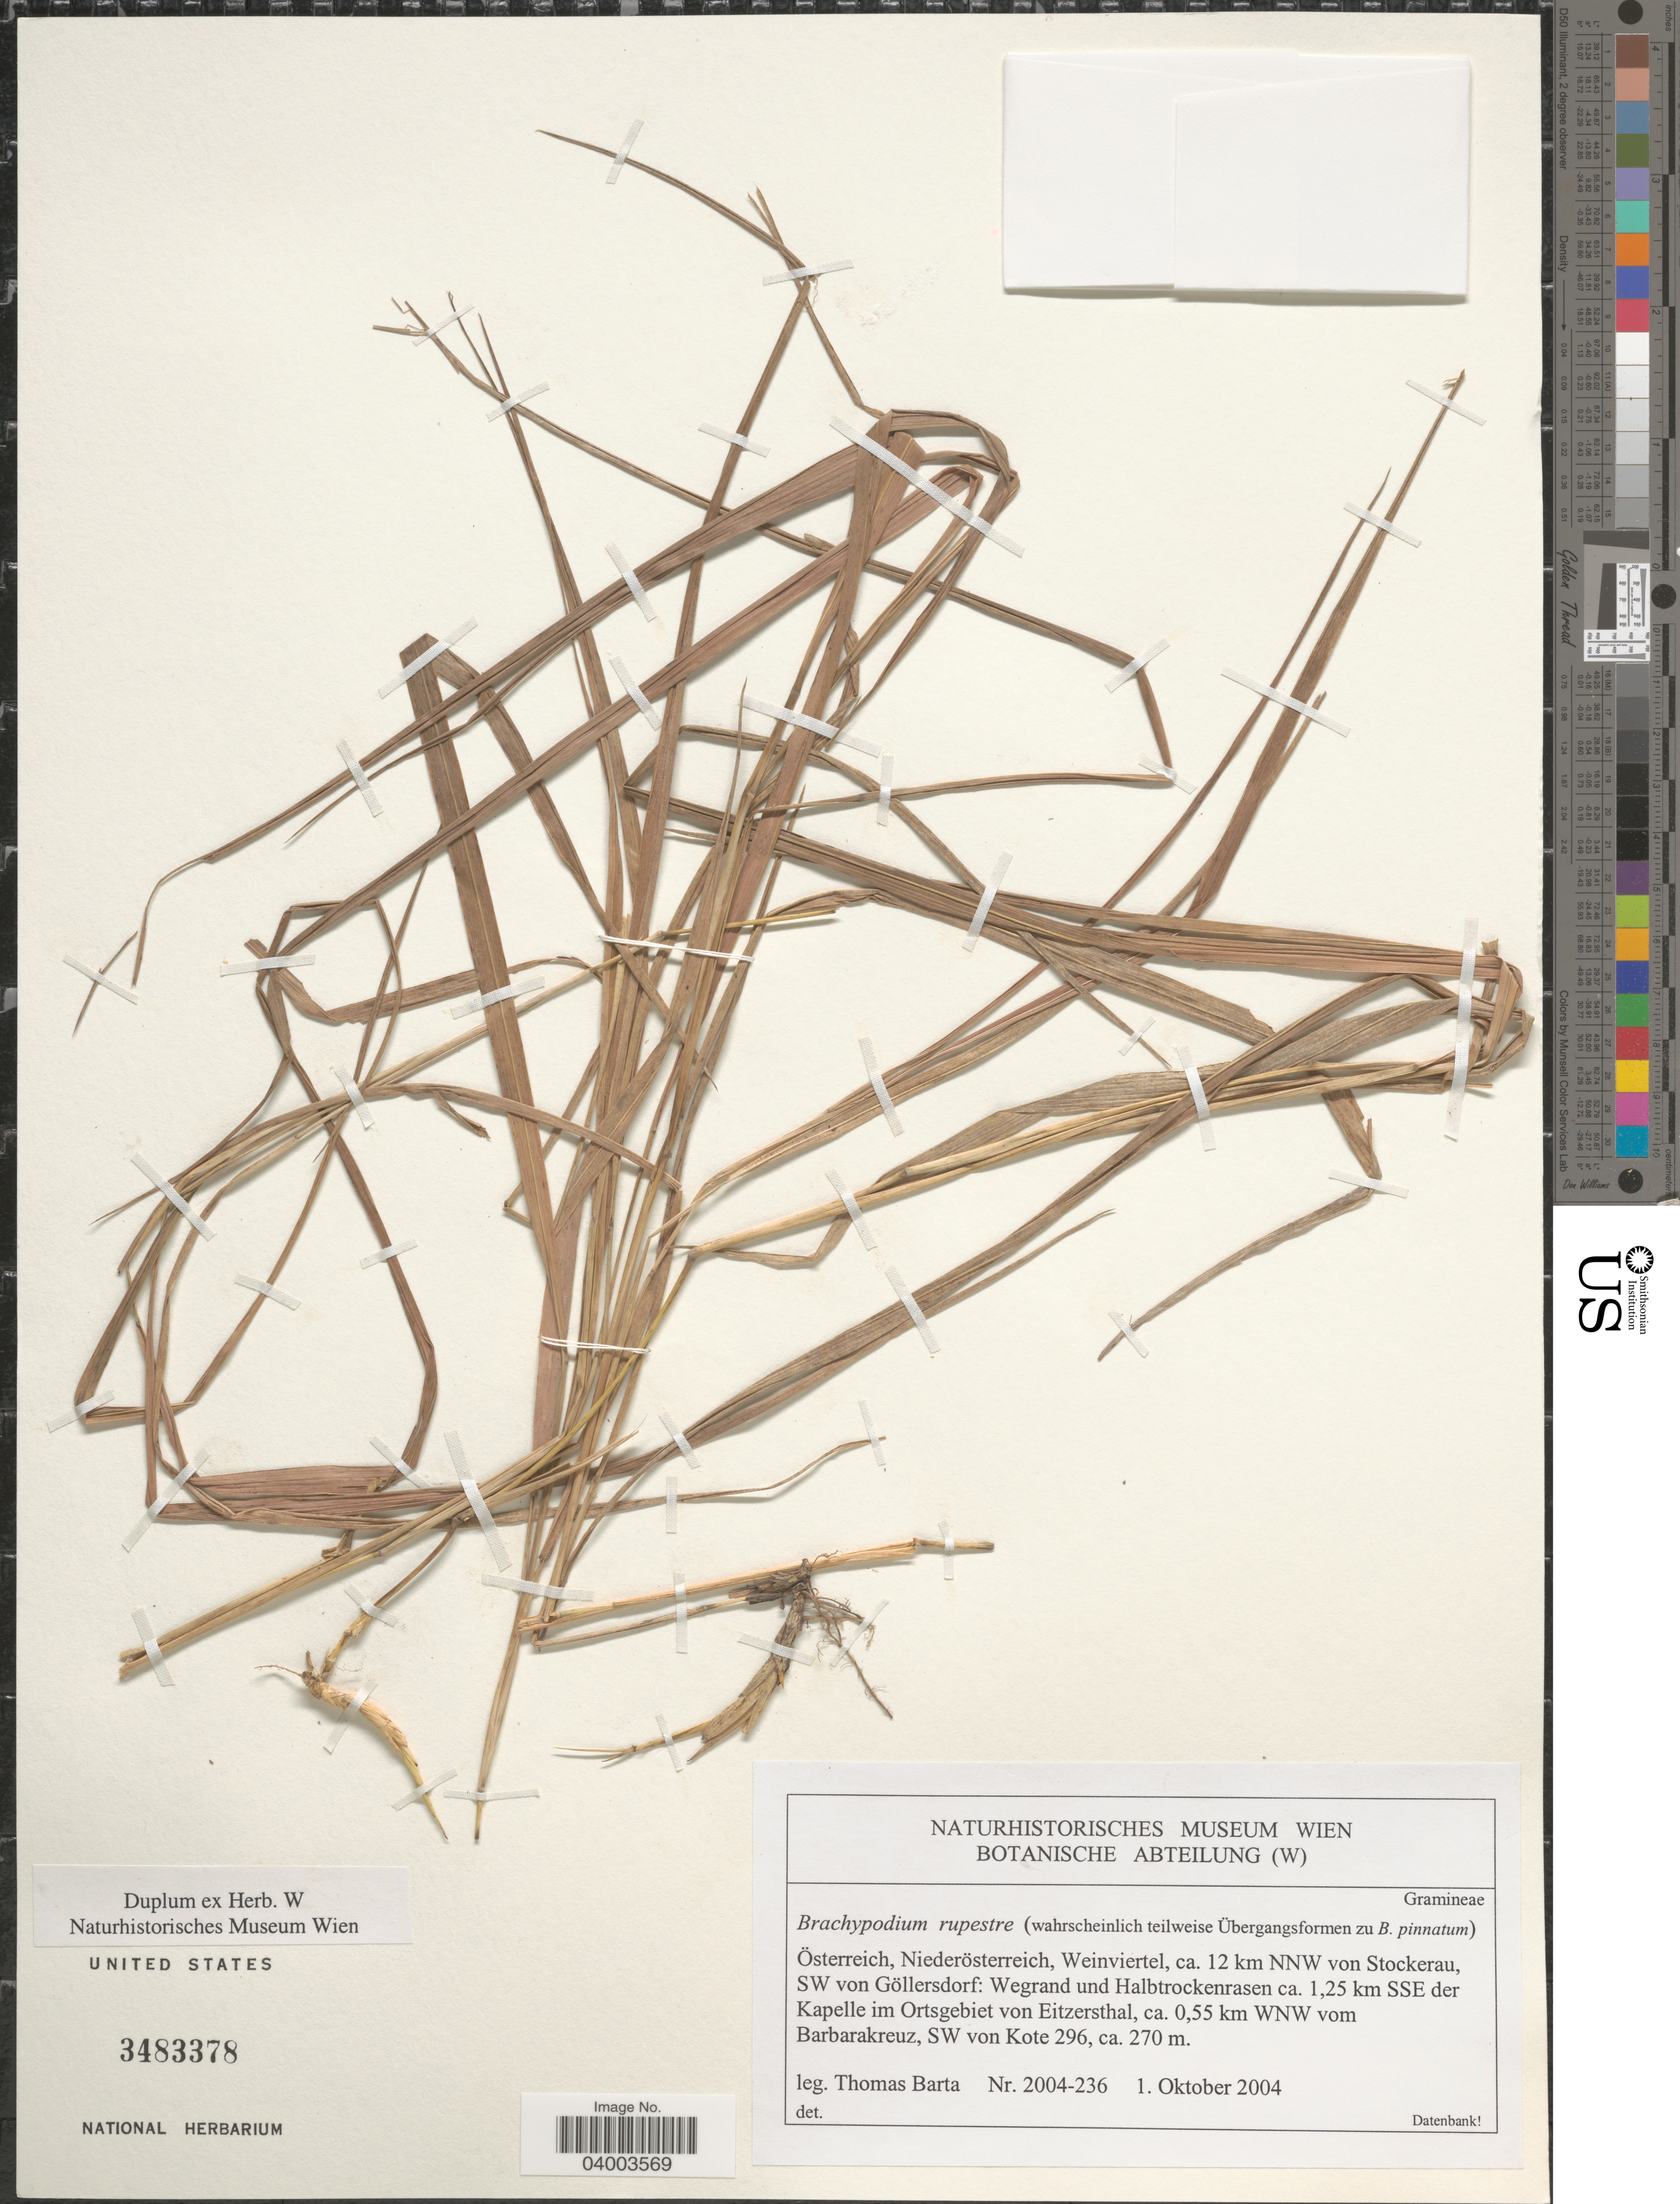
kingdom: Plantae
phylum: Tracheophyta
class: Liliopsida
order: Poales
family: Poaceae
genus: Brachypodium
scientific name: Brachypodium rupestre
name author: (Host) Roem. & Schult.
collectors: T. Barta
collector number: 2004-236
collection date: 2004-10-01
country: Austria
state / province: Niederosterreich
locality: Österreich, Niederösterreich, Weinviertel, ca. 12 km NNW von Stockerau, SW von Göllersdorf: Wegrand und Halbtrockenrasen ca. 1,25 km SSE der Kapelle im Ortsgebiet von Eitzersthal, ca. 0,55 km WNW vom Barbarakreuz, SW von Kote 296.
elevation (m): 270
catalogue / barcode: US 3483378